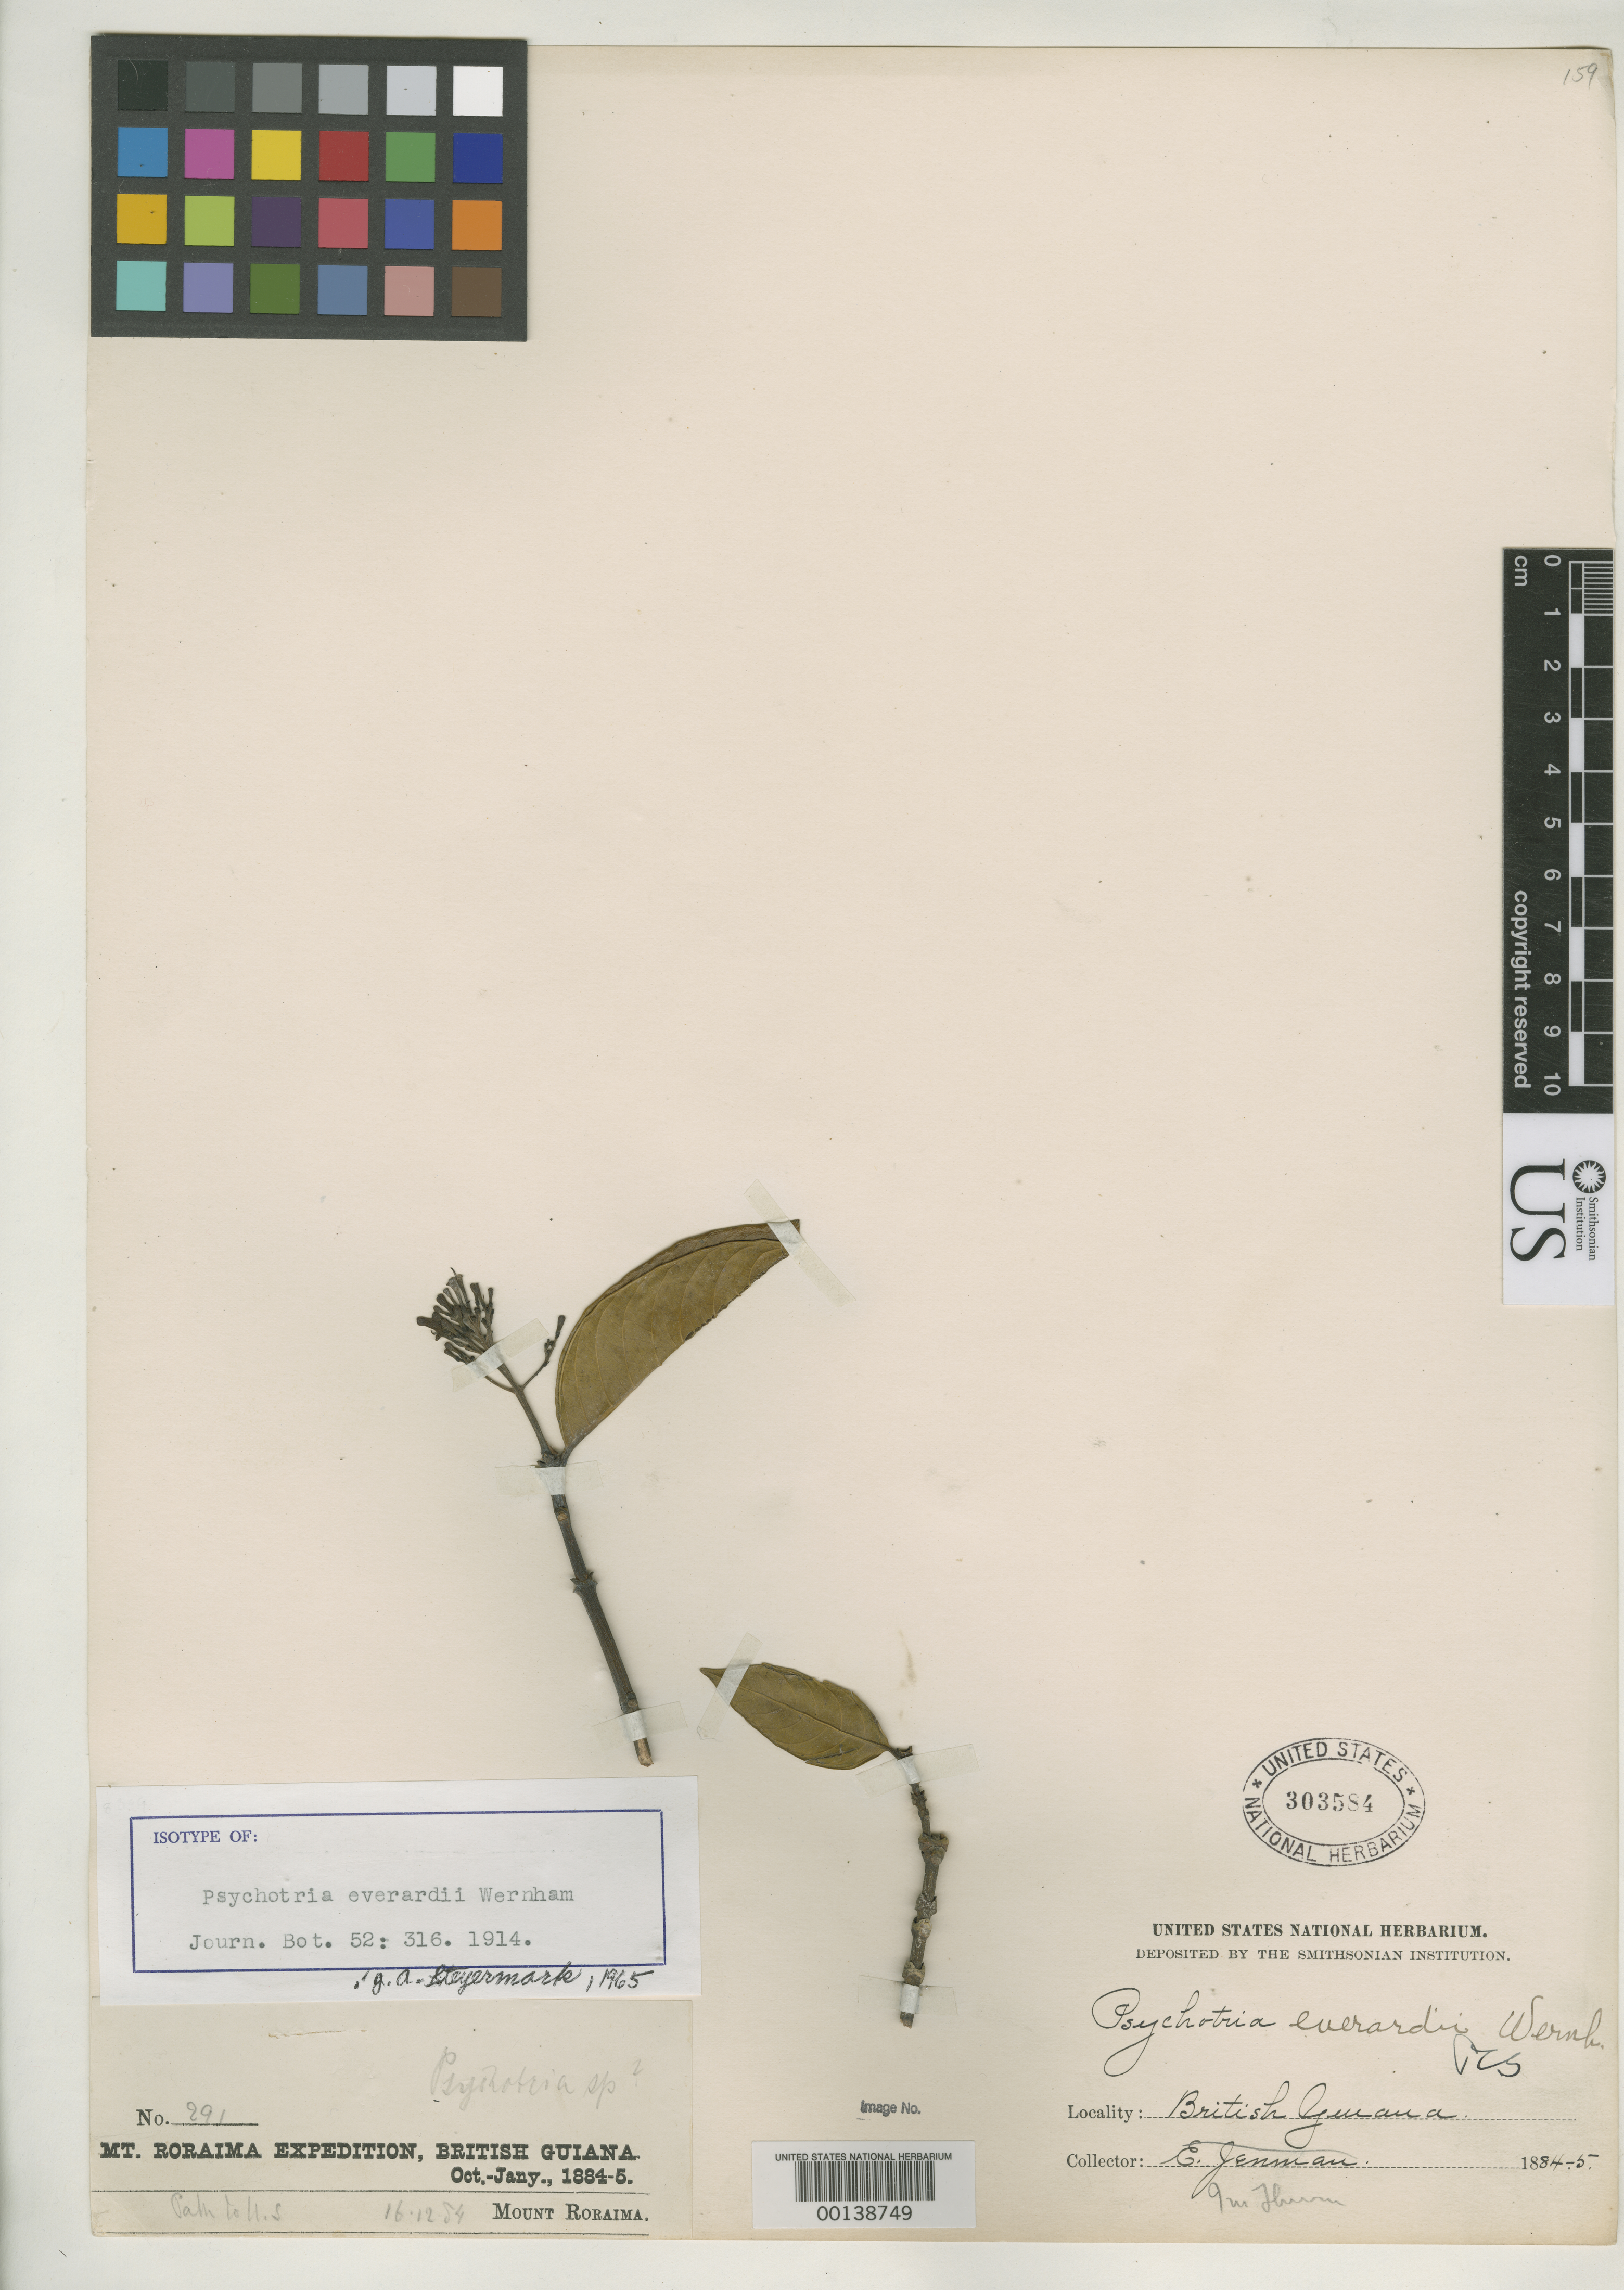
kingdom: Plantae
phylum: Tracheophyta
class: Magnoliopsida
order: Gentianales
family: Rubiaceae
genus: Psychotria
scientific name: Psychotria everardii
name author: Wernham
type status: Isolectotype; Type Collection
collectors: E. F. im Thurn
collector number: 291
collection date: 1884-12-16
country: Guyana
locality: British Guiana, Mount Roraima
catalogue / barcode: US 303584